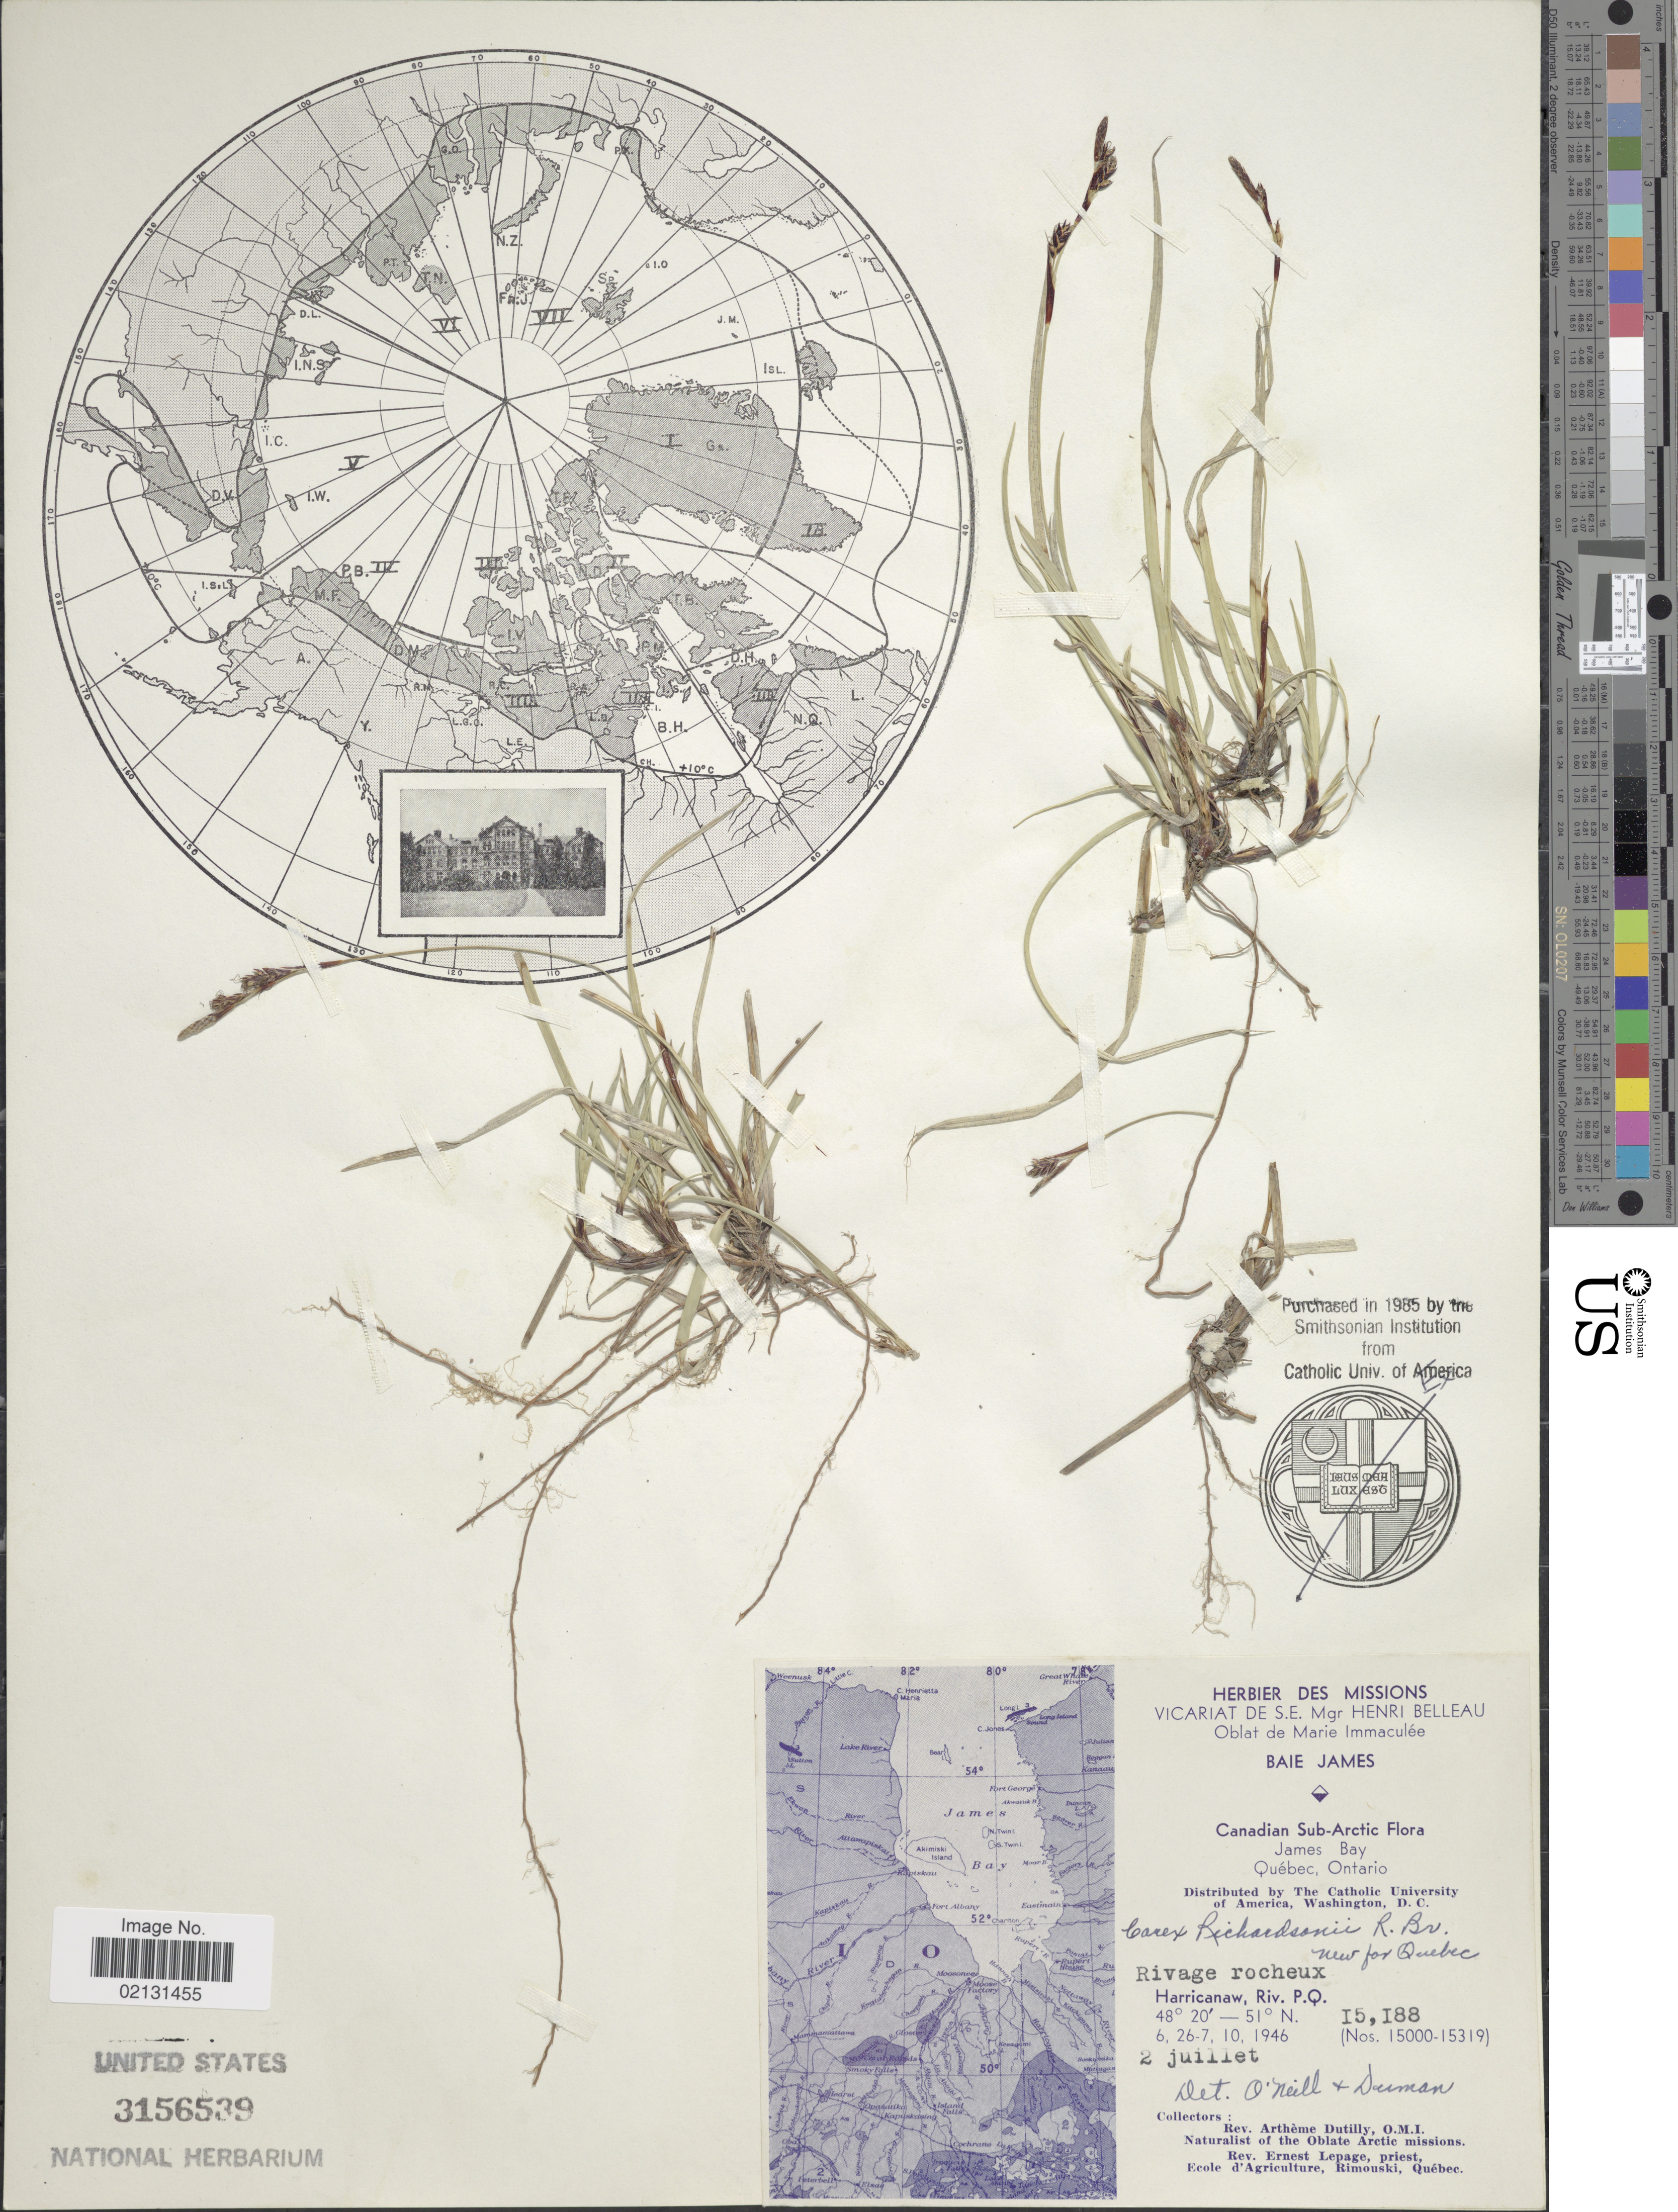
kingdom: Plantae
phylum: Tracheophyta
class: Liliopsida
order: Poales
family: Cyperaceae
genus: Carex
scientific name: Carex richardsonii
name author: R. Br.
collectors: A. Dutilly & E. Lepage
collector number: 15188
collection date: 1946-07-02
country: Canada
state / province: Quebec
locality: Canadian Sub-Arctic, James Bay, Quebec, Ontario, Rivage rocheux, Harricanaw, Riv. P.Q.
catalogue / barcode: US 3156539